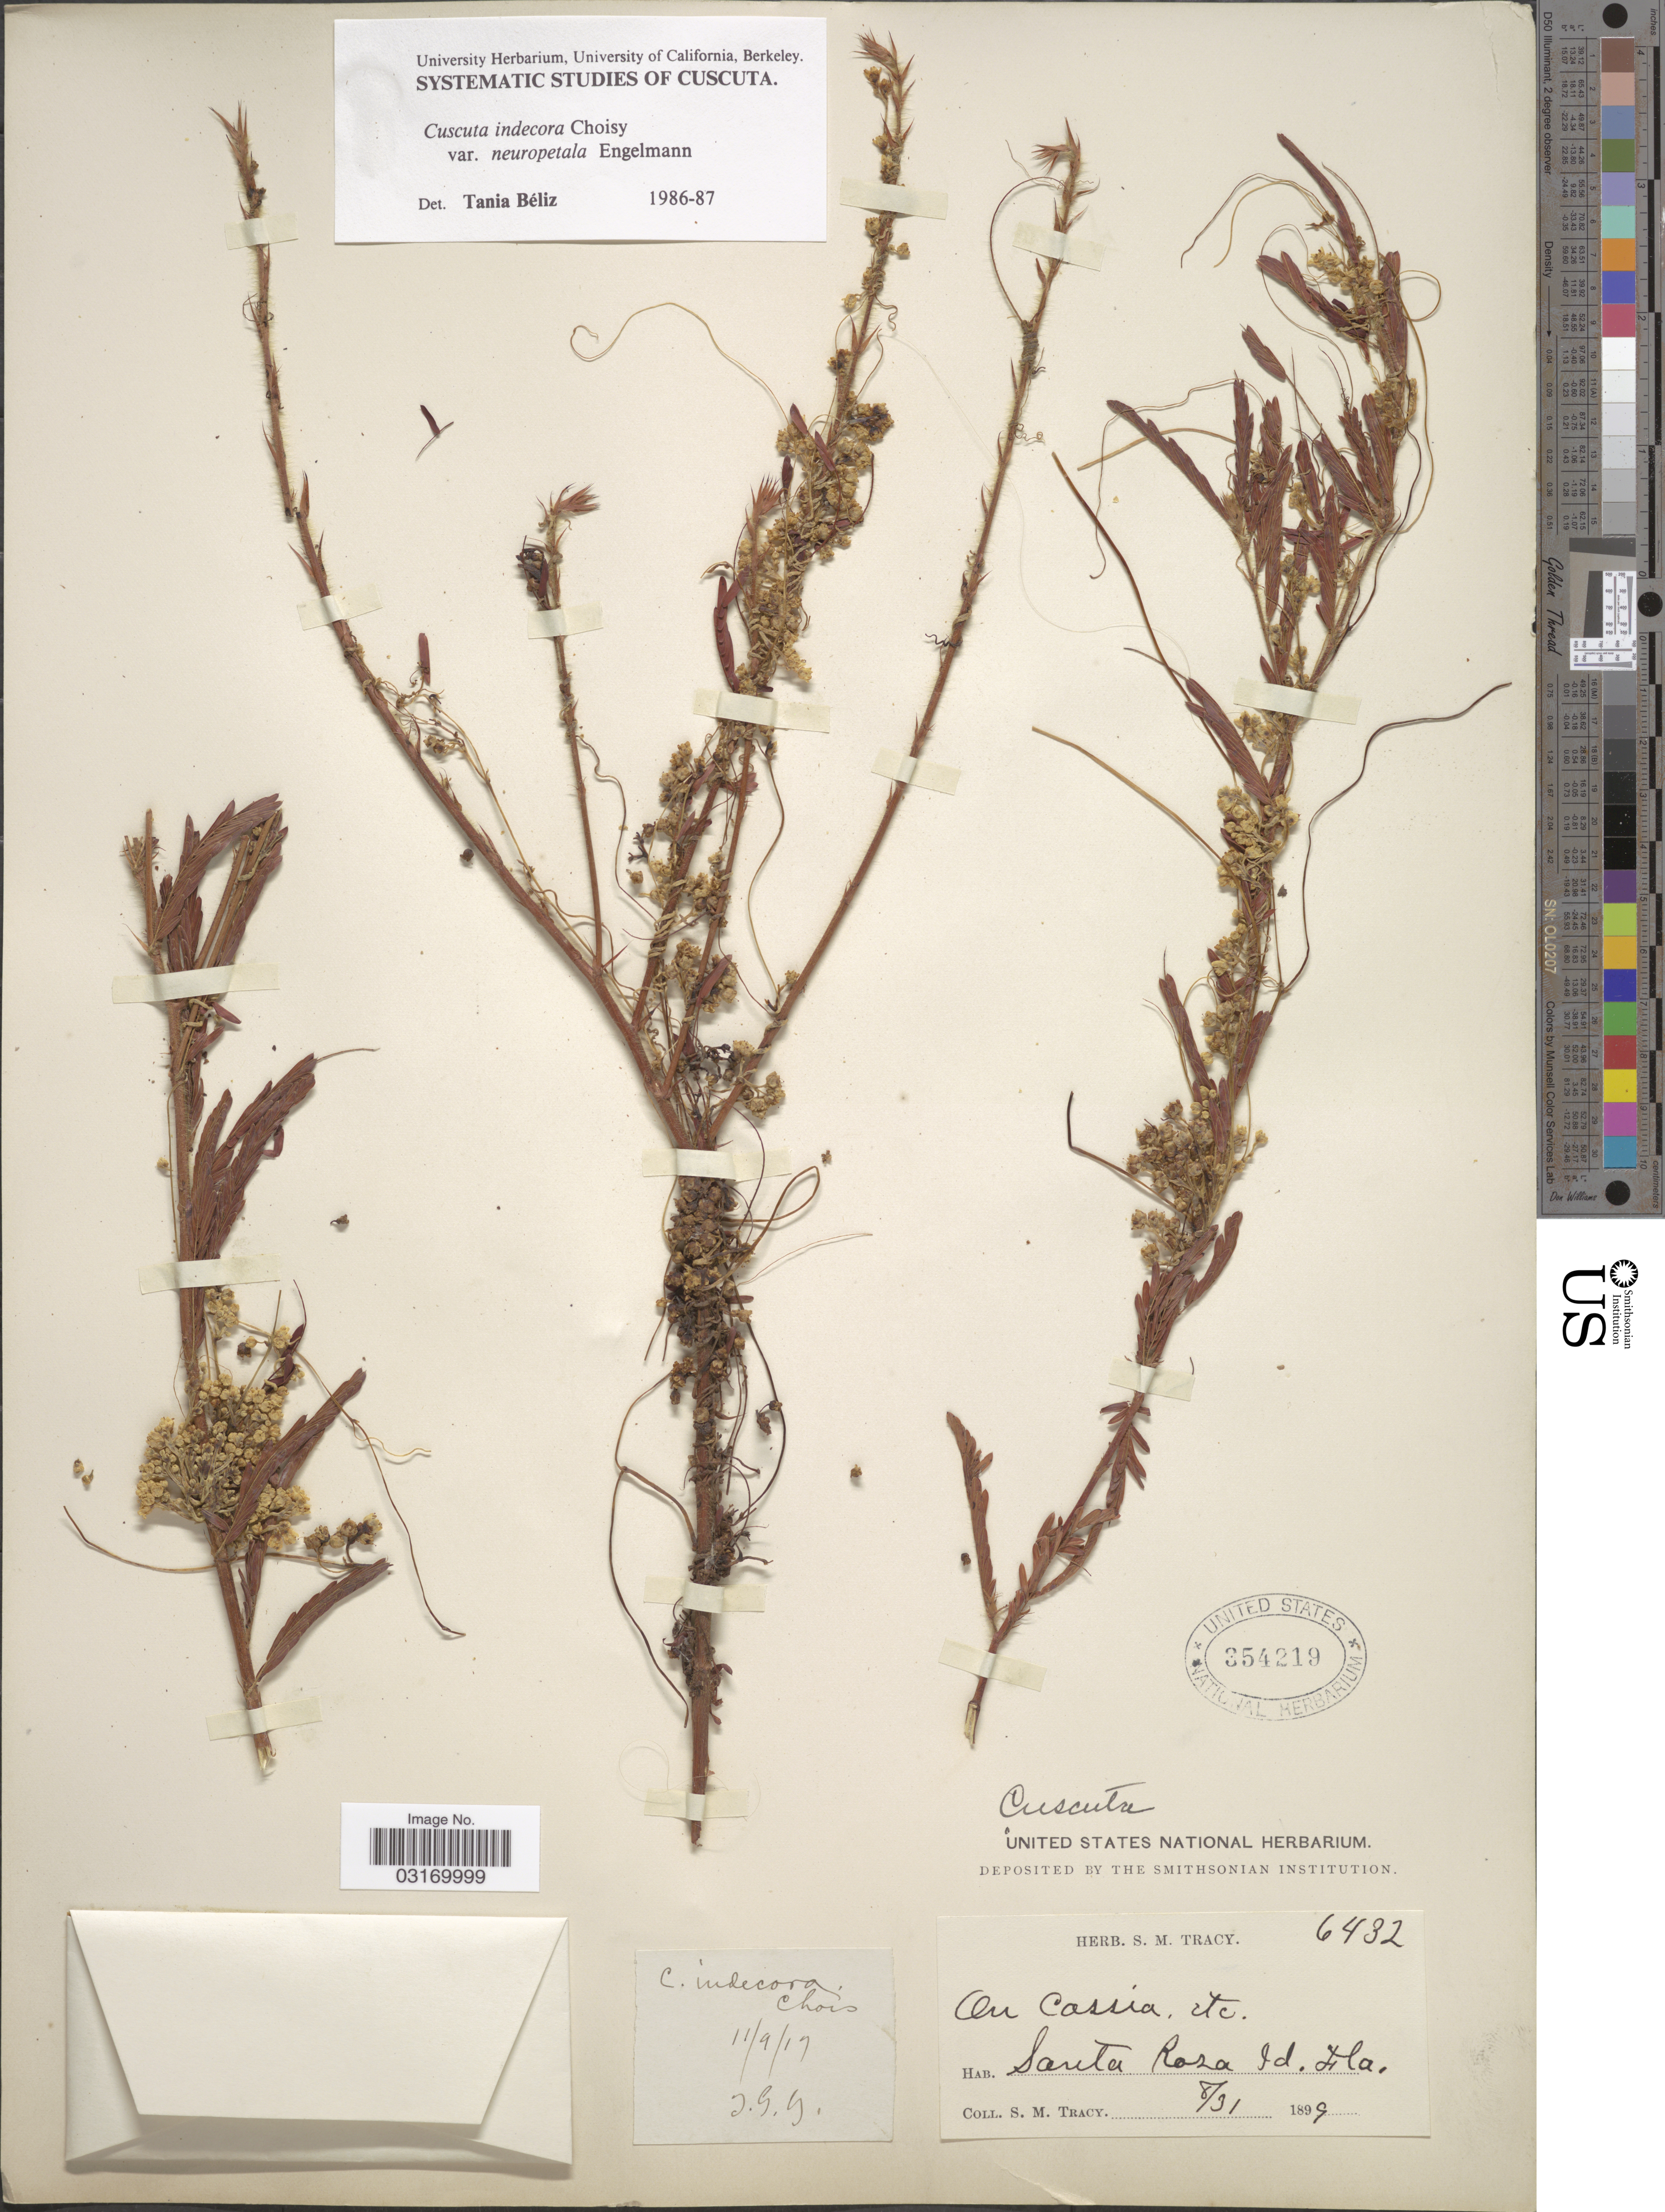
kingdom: Plantae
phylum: Tracheophyta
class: Magnoliopsida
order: Solanales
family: Convolvulaceae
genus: Cuscuta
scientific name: Cuscuta indecora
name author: Choisy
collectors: S. M. Tracy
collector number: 6432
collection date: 1899-08-31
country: United States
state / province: Florida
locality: Santa Rosa Id. Fla.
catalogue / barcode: US 354219